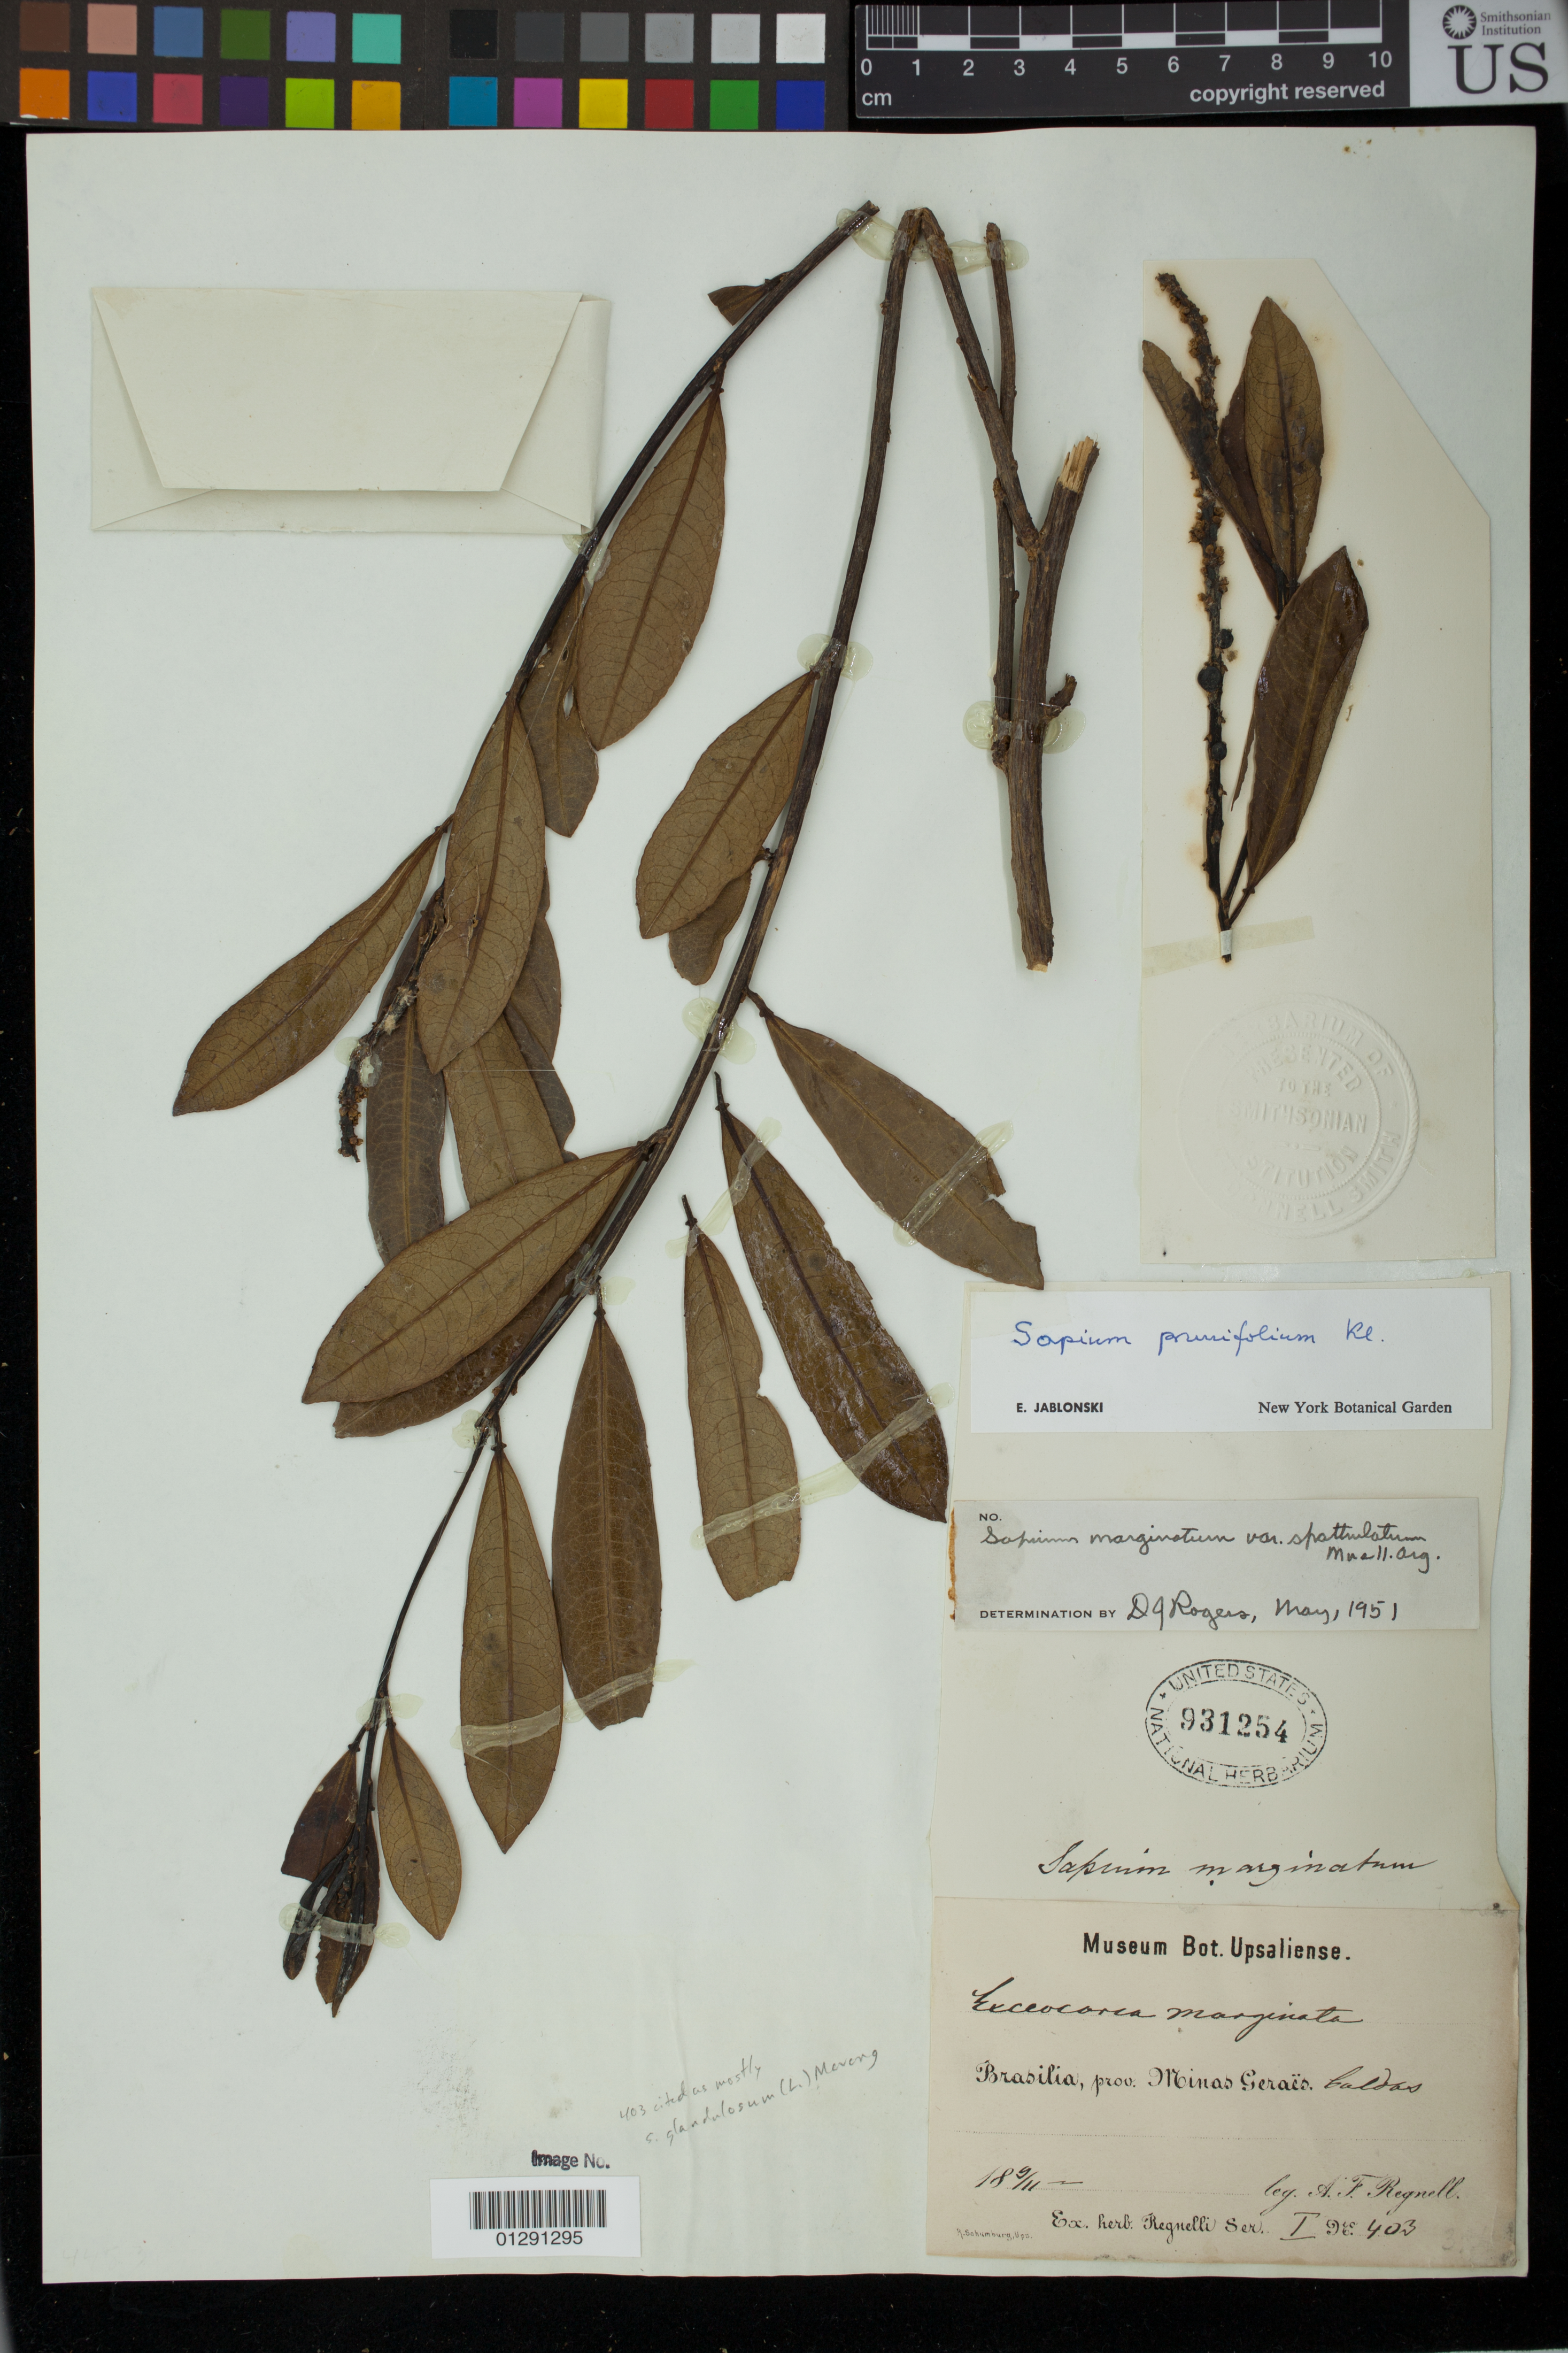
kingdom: Plantae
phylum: Tracheophyta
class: Magnoliopsida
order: Malpighiales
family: Euphorbiaceae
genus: Sapium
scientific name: Sapium glandulatum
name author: (Vell.) Pax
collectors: A. F. Regnell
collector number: I-403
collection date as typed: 18---11-09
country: Brazil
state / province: Minas Gerais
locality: Caldas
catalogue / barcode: US 931254